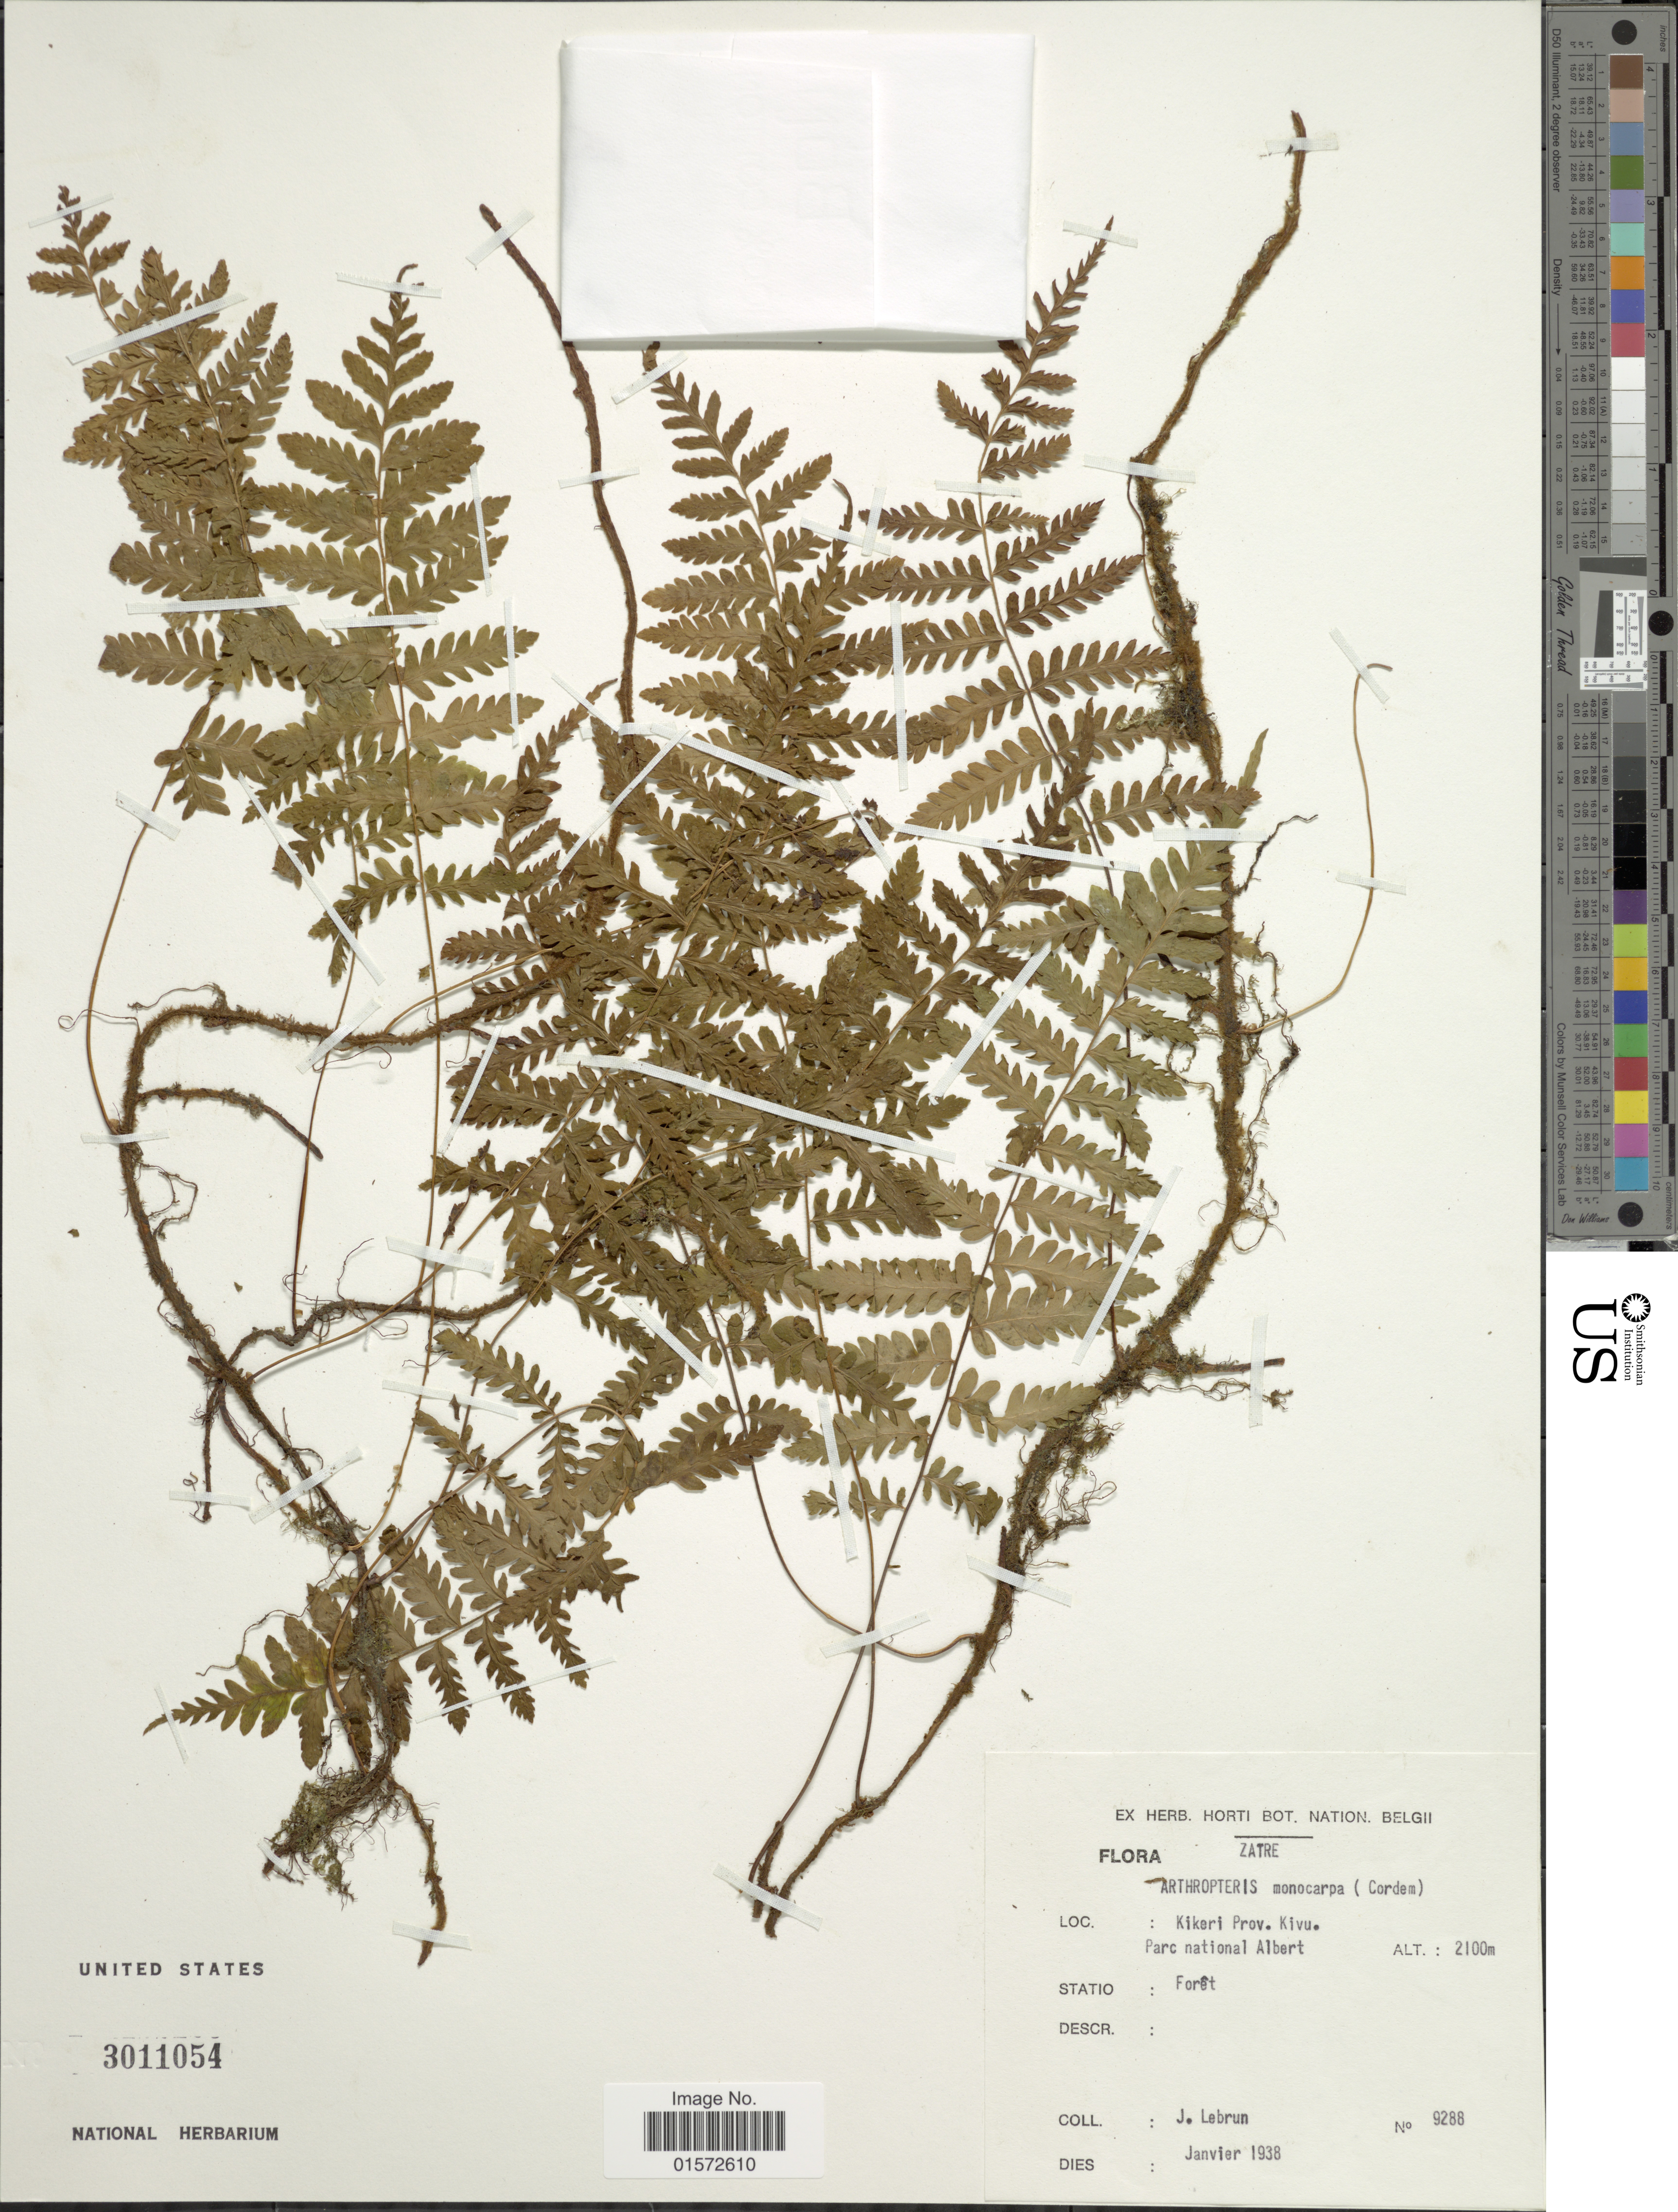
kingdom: Plantae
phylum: Tracheophyta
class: Polypodiopsida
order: Polypodiales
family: Tectariaceae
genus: Arthropteris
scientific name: Arthropteris monocarpa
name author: (Cordem.) C. Chr.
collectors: J. A. Lebrun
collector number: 9288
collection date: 1938-01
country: Congo, Democratic Republic of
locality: Zaire. Kikeri Prov. Kivu. Parc national Albert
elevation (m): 2100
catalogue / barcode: US 3011054